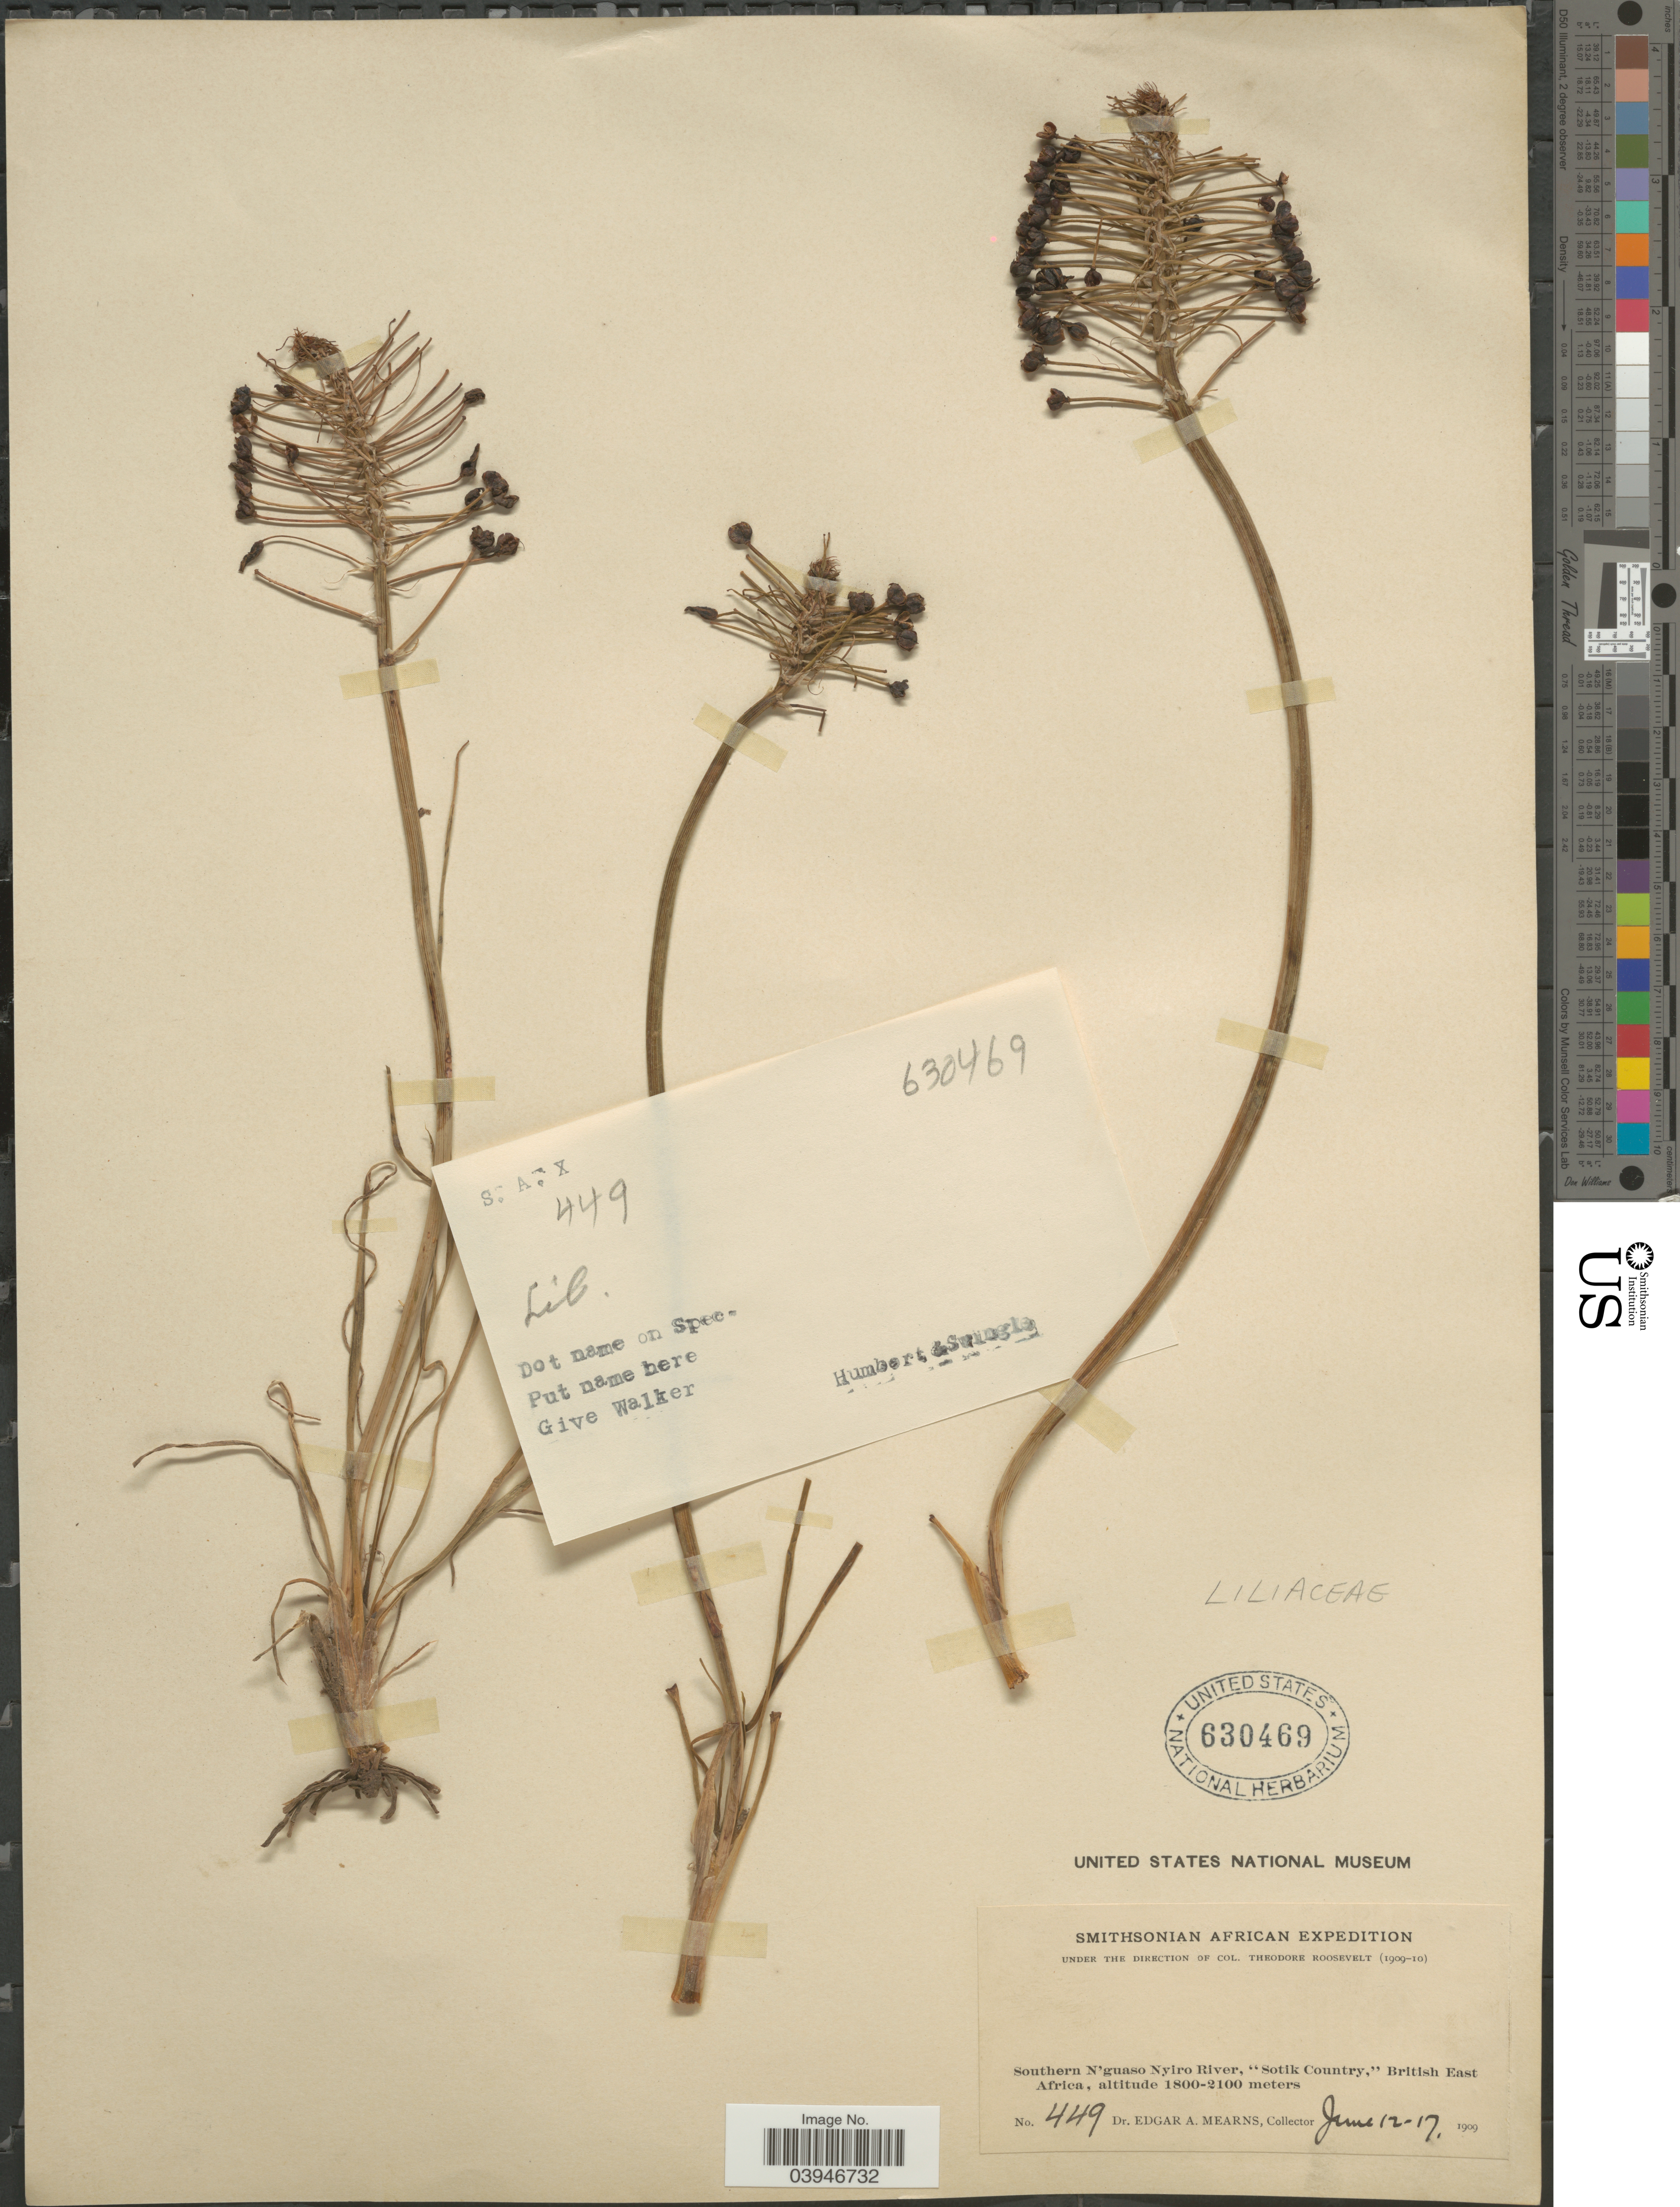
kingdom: Plantae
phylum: Tracheophyta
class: Liliopsida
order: Liliales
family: Liliaceae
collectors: E. A. Mearns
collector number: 449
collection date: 1909-06-12/1909-06-17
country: Kenya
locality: Southern N'guaso Nyiro River, "Sotik Country," British East Africa.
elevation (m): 1800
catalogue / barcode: US 630469